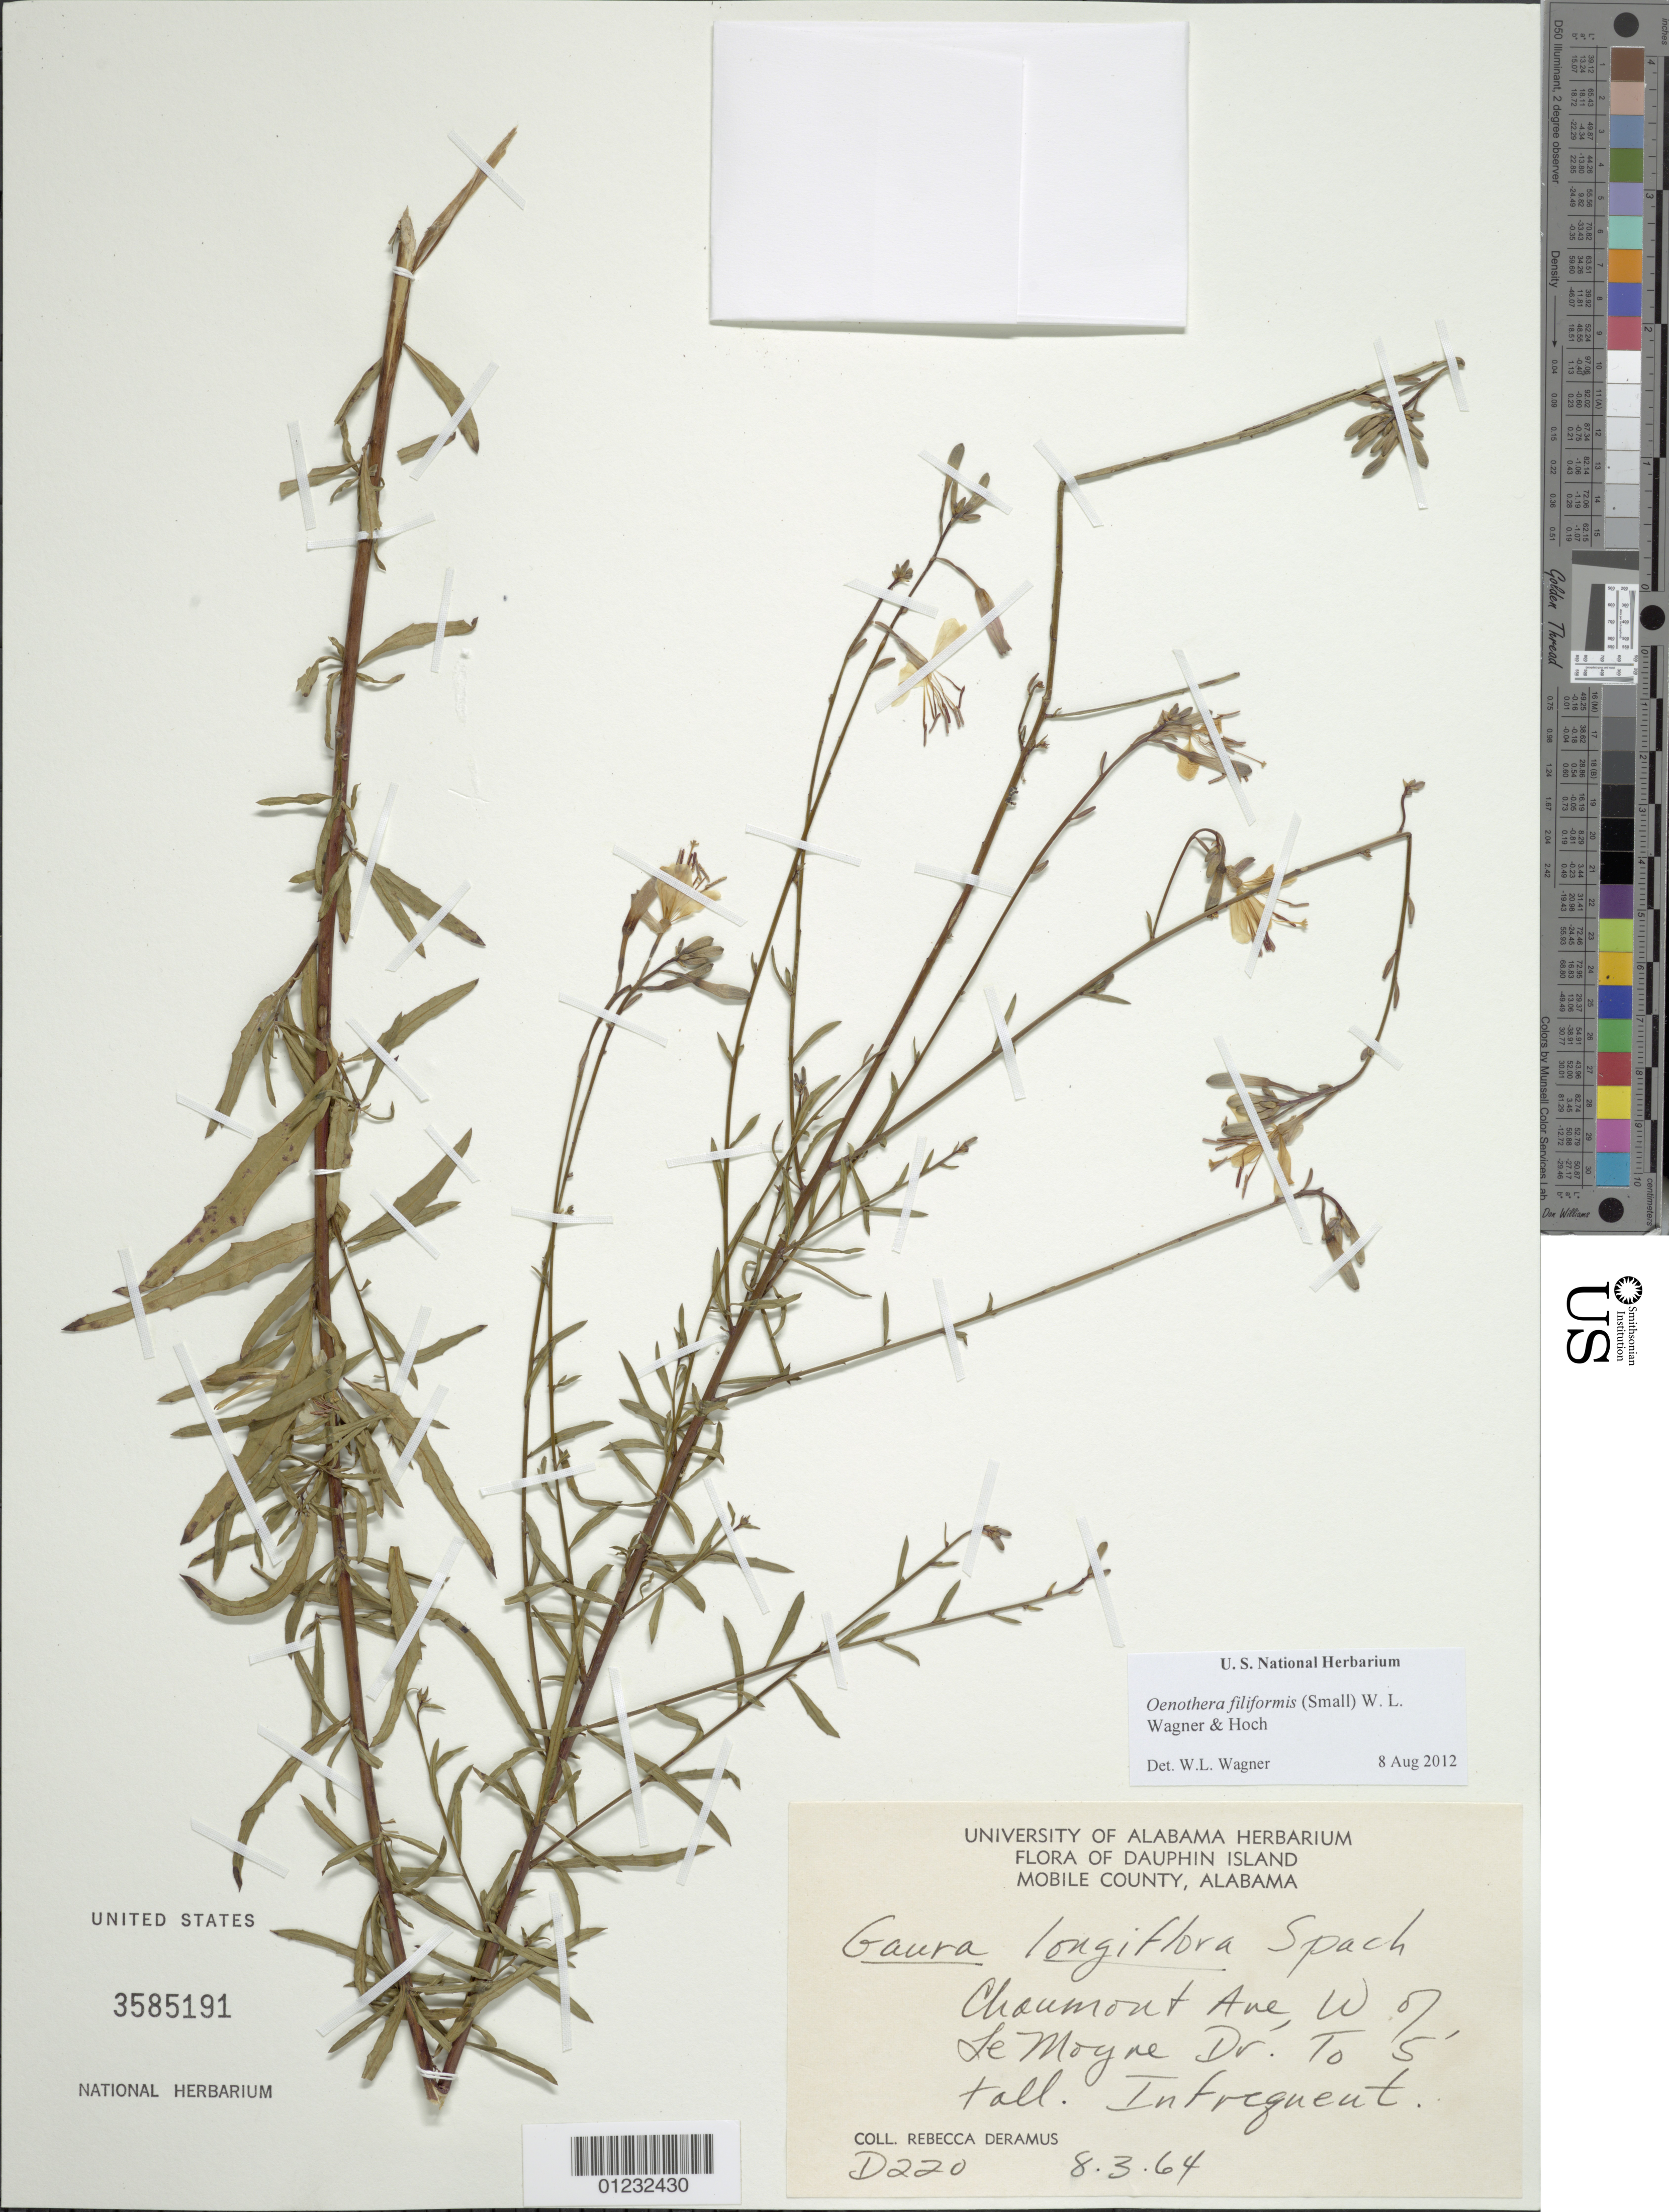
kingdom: Plantae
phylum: Tracheophyta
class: Magnoliopsida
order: Myrtales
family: Onagraceae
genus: Oenothera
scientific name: Oenothera filiformis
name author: (Small) W.L. Wagner & Hoch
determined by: Wagner, W. L., (BOT), Smithsonian Institution - National Museum of Natural History (UNITED STATES)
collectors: R. Deramus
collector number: D220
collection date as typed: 8.3.64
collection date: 1964-03-08 or 1964-08-03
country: United States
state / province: Alabama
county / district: Mobile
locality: Choumont Ave, W of LeMoyne Dr.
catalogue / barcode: US 3585191